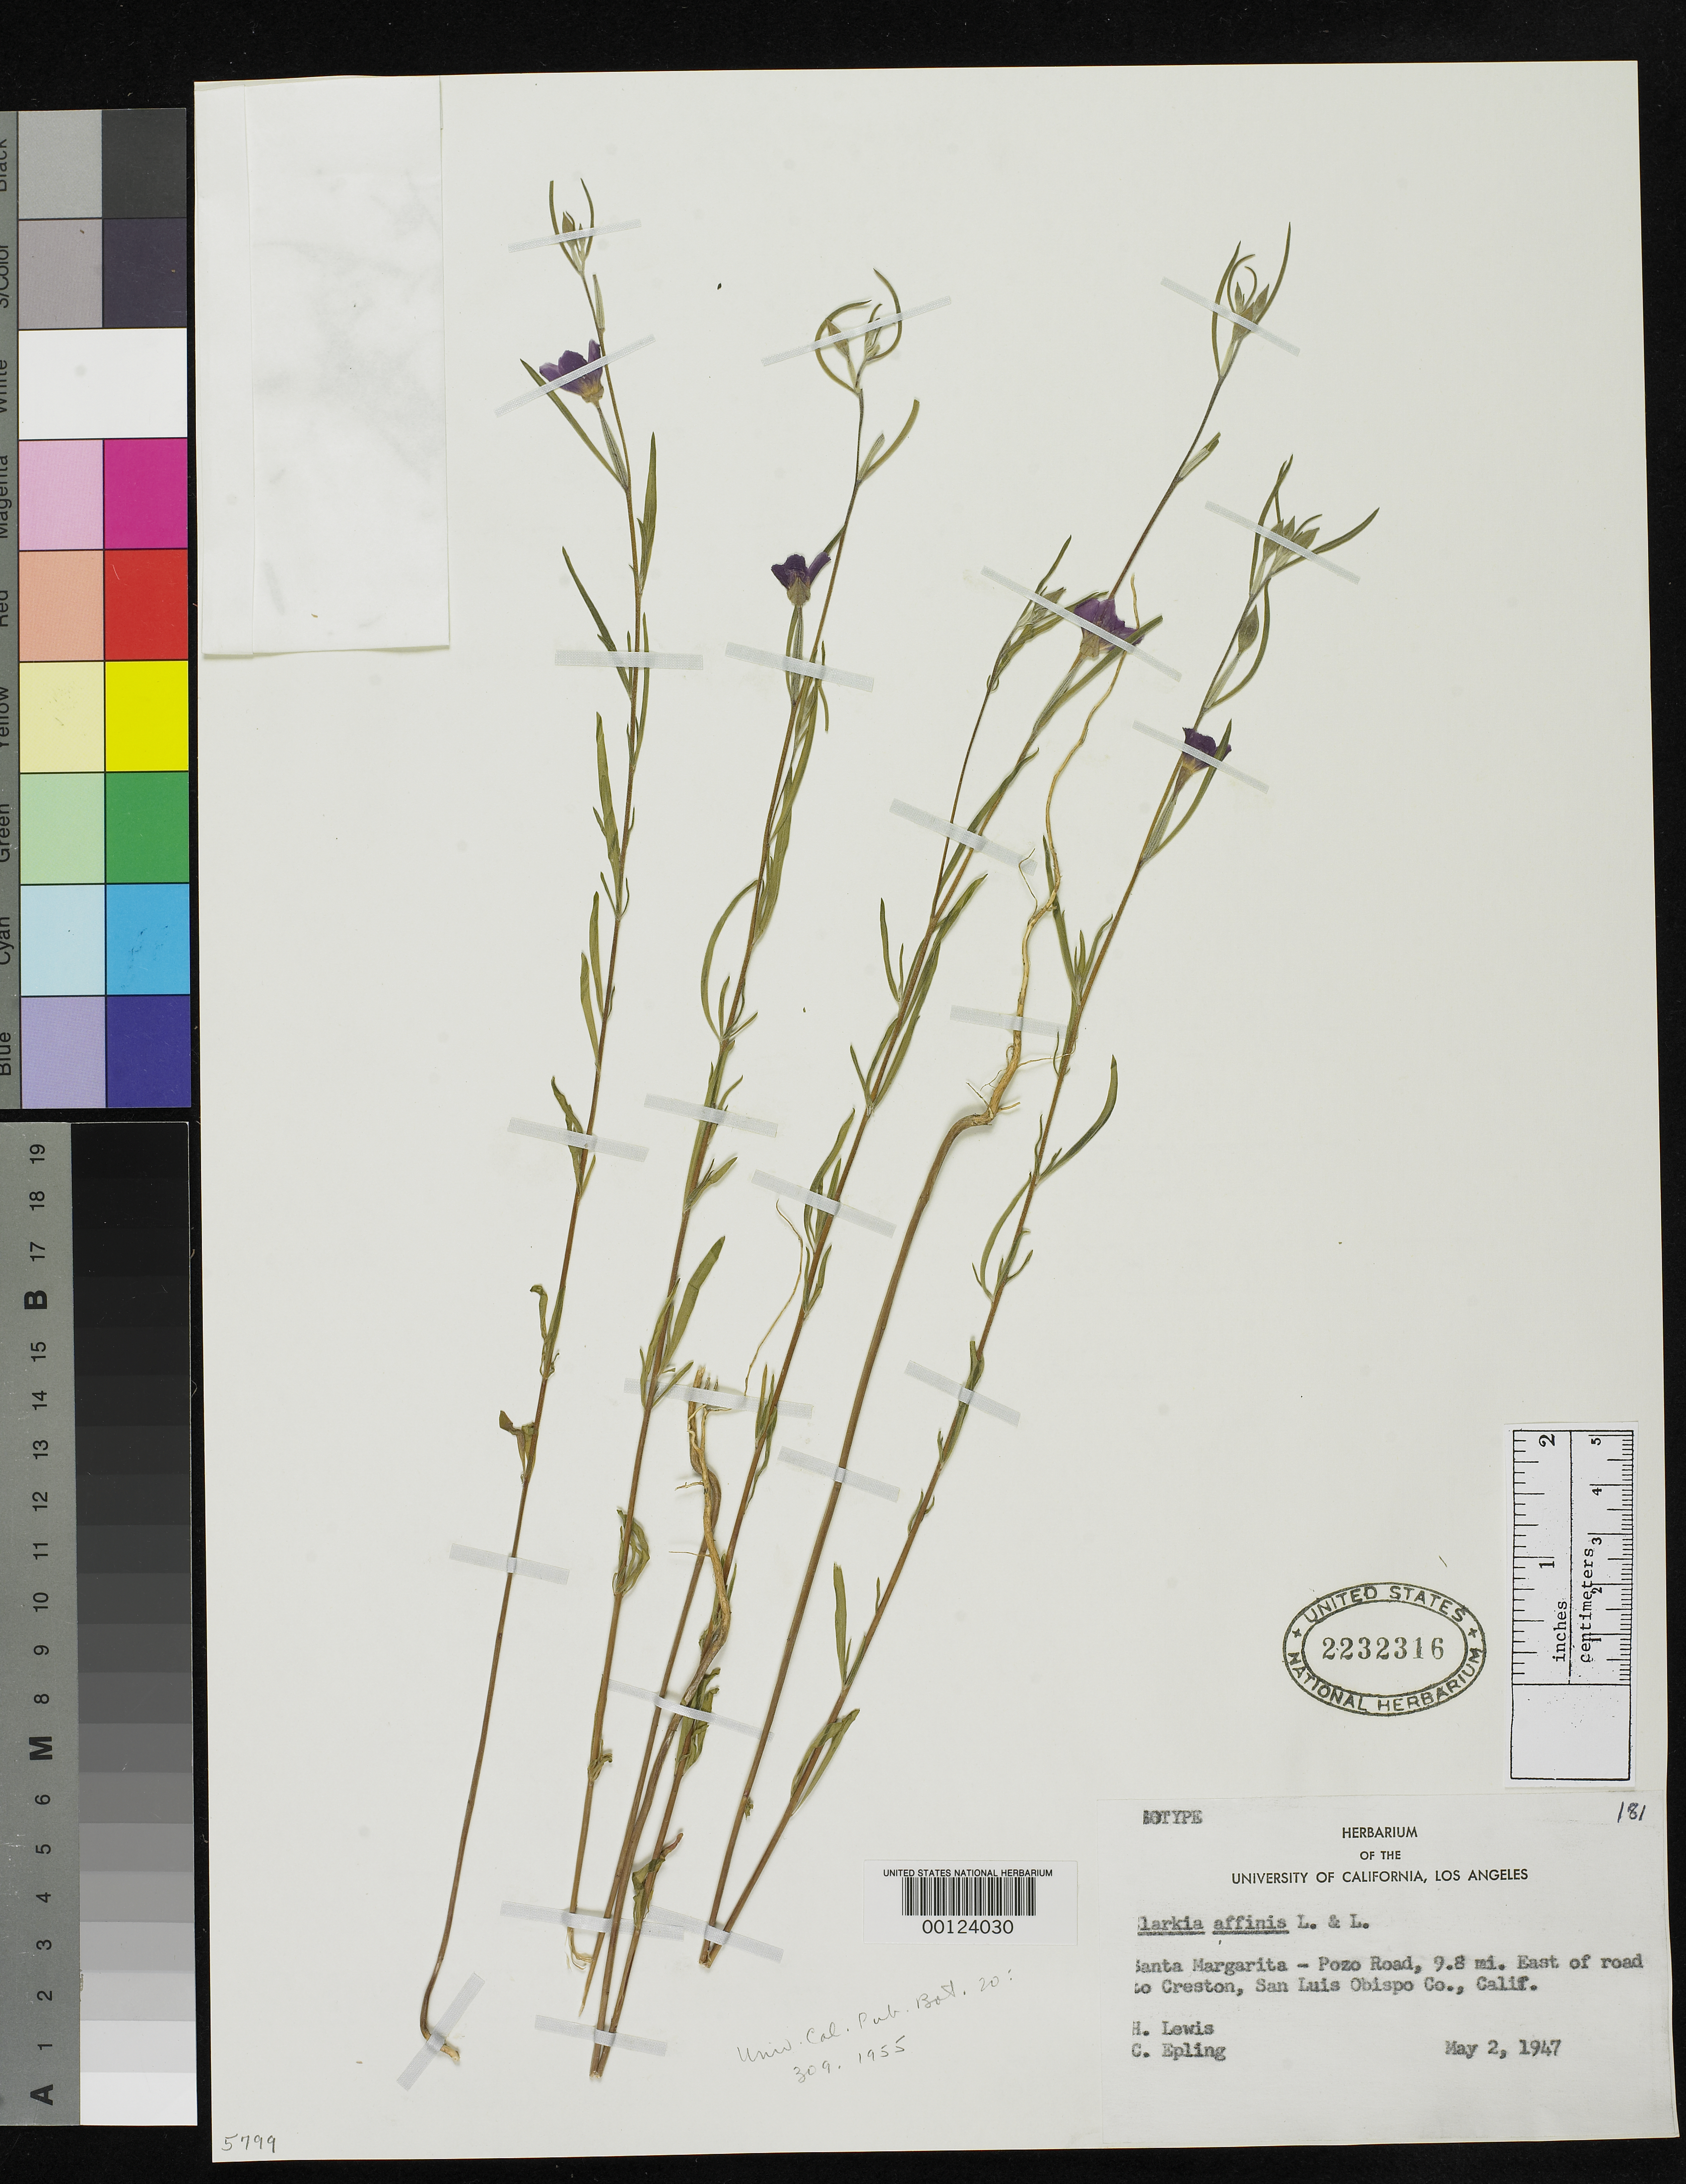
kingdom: Plantae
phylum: Tracheophyta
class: Magnoliopsida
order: Myrtales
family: Onagraceae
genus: Clarkia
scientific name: Clarkia affinis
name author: F. H. Lewis & M.E. Lewis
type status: Isotype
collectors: F. H. Lewis & C. C. Epling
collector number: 181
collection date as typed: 02 May 1947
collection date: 1947-05-02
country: United States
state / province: California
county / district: San Luis Obispo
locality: Santa Margarita to Pozo road, 9.8 mi N of junction with road to Creston.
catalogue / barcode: US 2232316